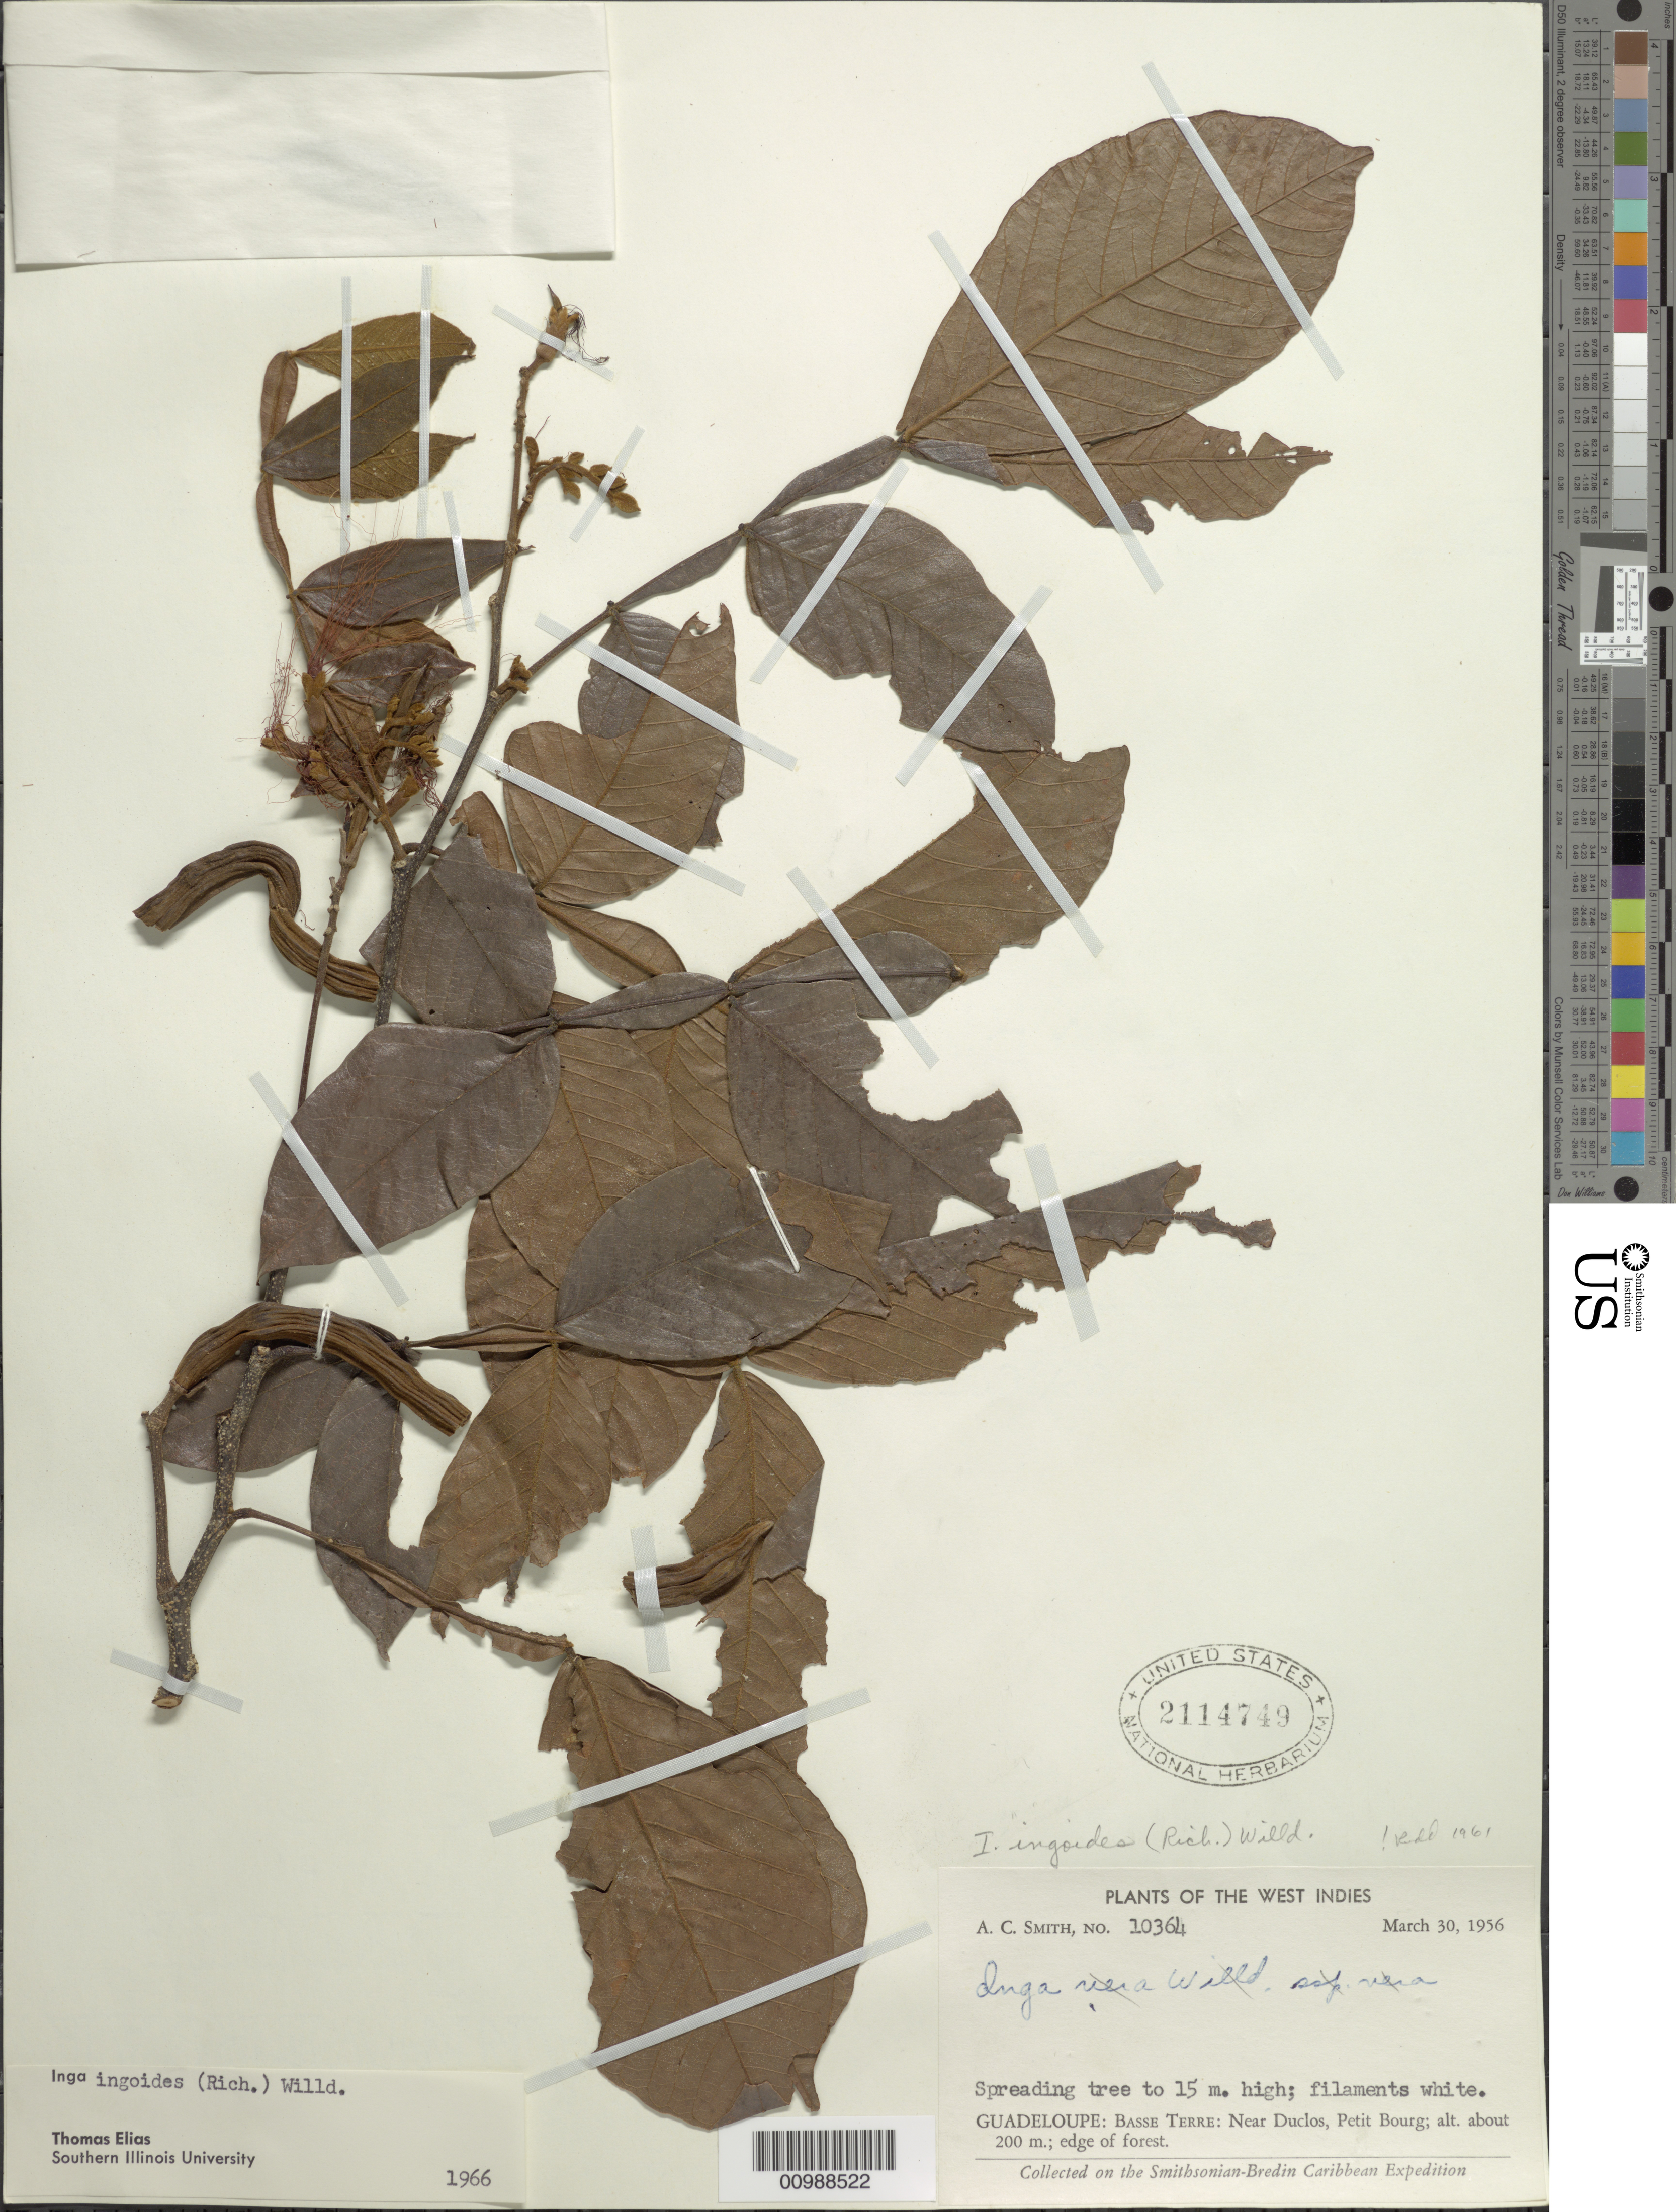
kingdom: Plantae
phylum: Tracheophyta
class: Magnoliopsida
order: Fabales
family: Fabaceae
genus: Inga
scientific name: Inga ingoides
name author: (Rich.) Willd.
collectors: A. C. Smith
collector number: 10364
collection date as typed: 30 Mar 1956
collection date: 1956-03-30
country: Guadeloupe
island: Basse Terre [Guadeloupe]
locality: Near Duclos, Petit Bourg.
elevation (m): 200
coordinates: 0 N, 0 E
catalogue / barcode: US 2114749